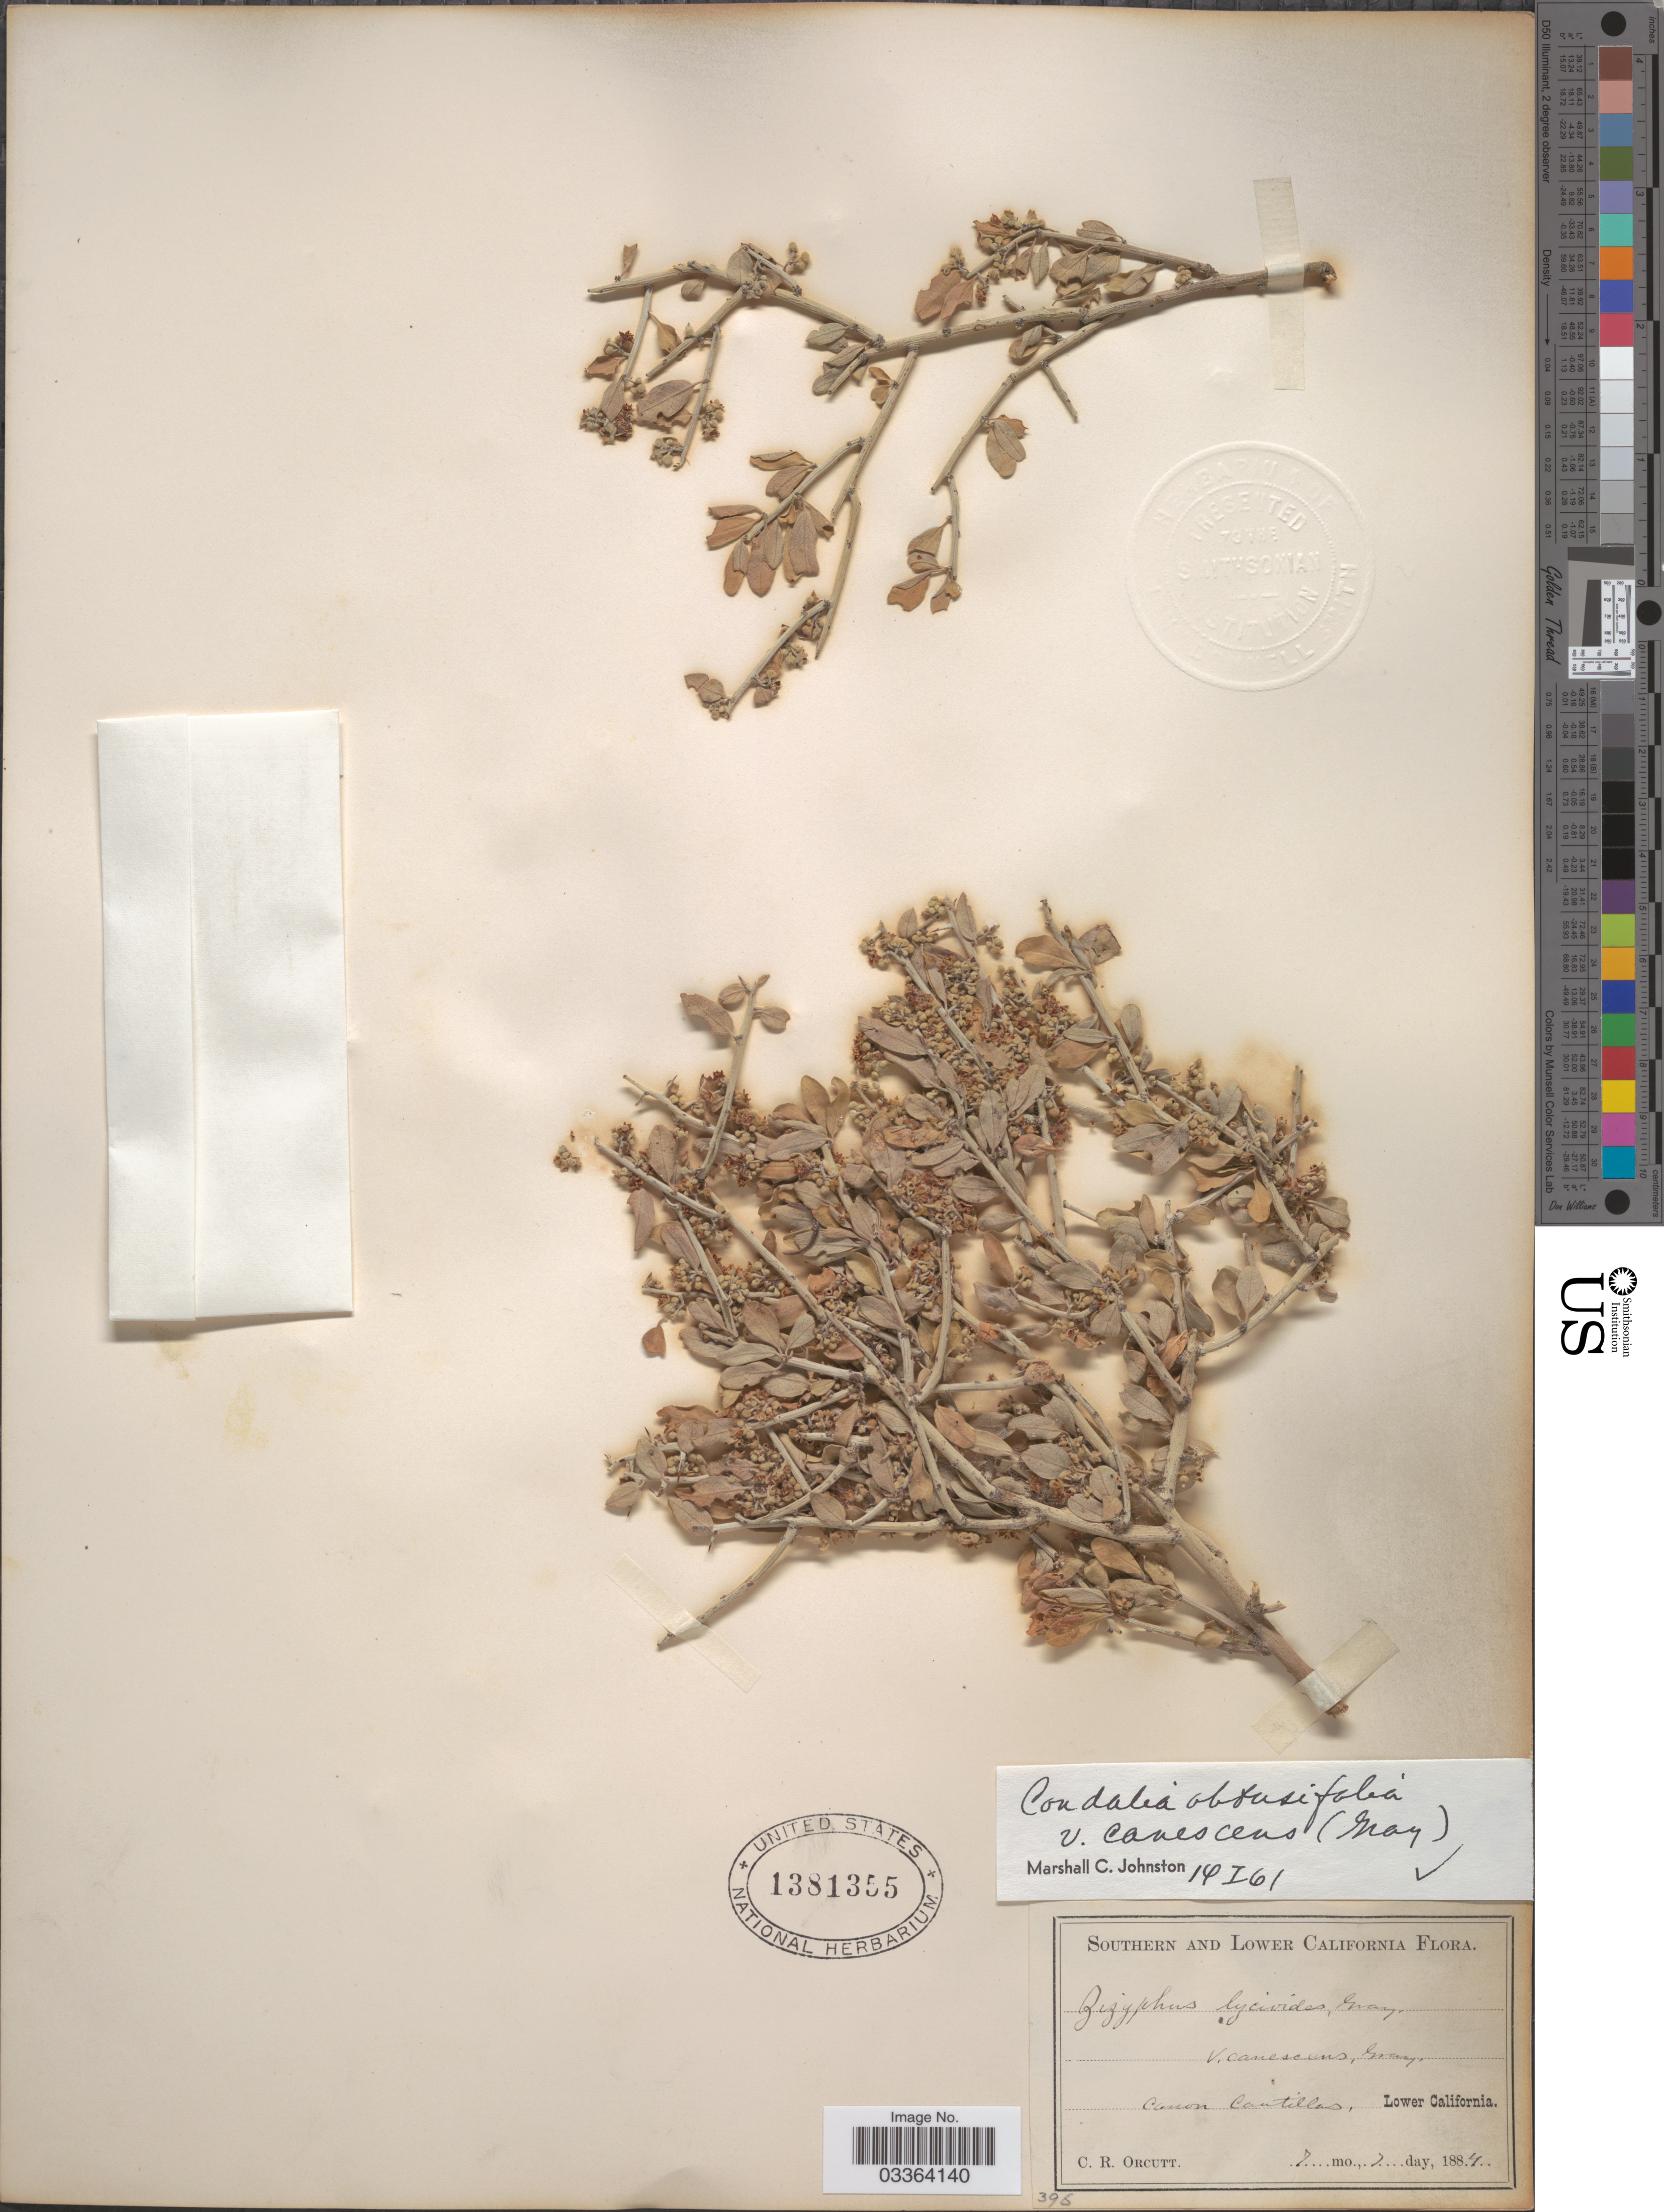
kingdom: Plantae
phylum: Tracheophyta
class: Magnoliopsida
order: Rosales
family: Rhamnaceae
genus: Sarcomphalus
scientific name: Sarcomphalus obtusifolius var. canescens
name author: (A. Gray) Hauenschild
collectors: C. R. Orcutt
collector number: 396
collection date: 1884-07-07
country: Mexico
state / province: Baja California Norte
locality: Southern and Lower California, Canon Cantillas, Lower California.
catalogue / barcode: US 1381355